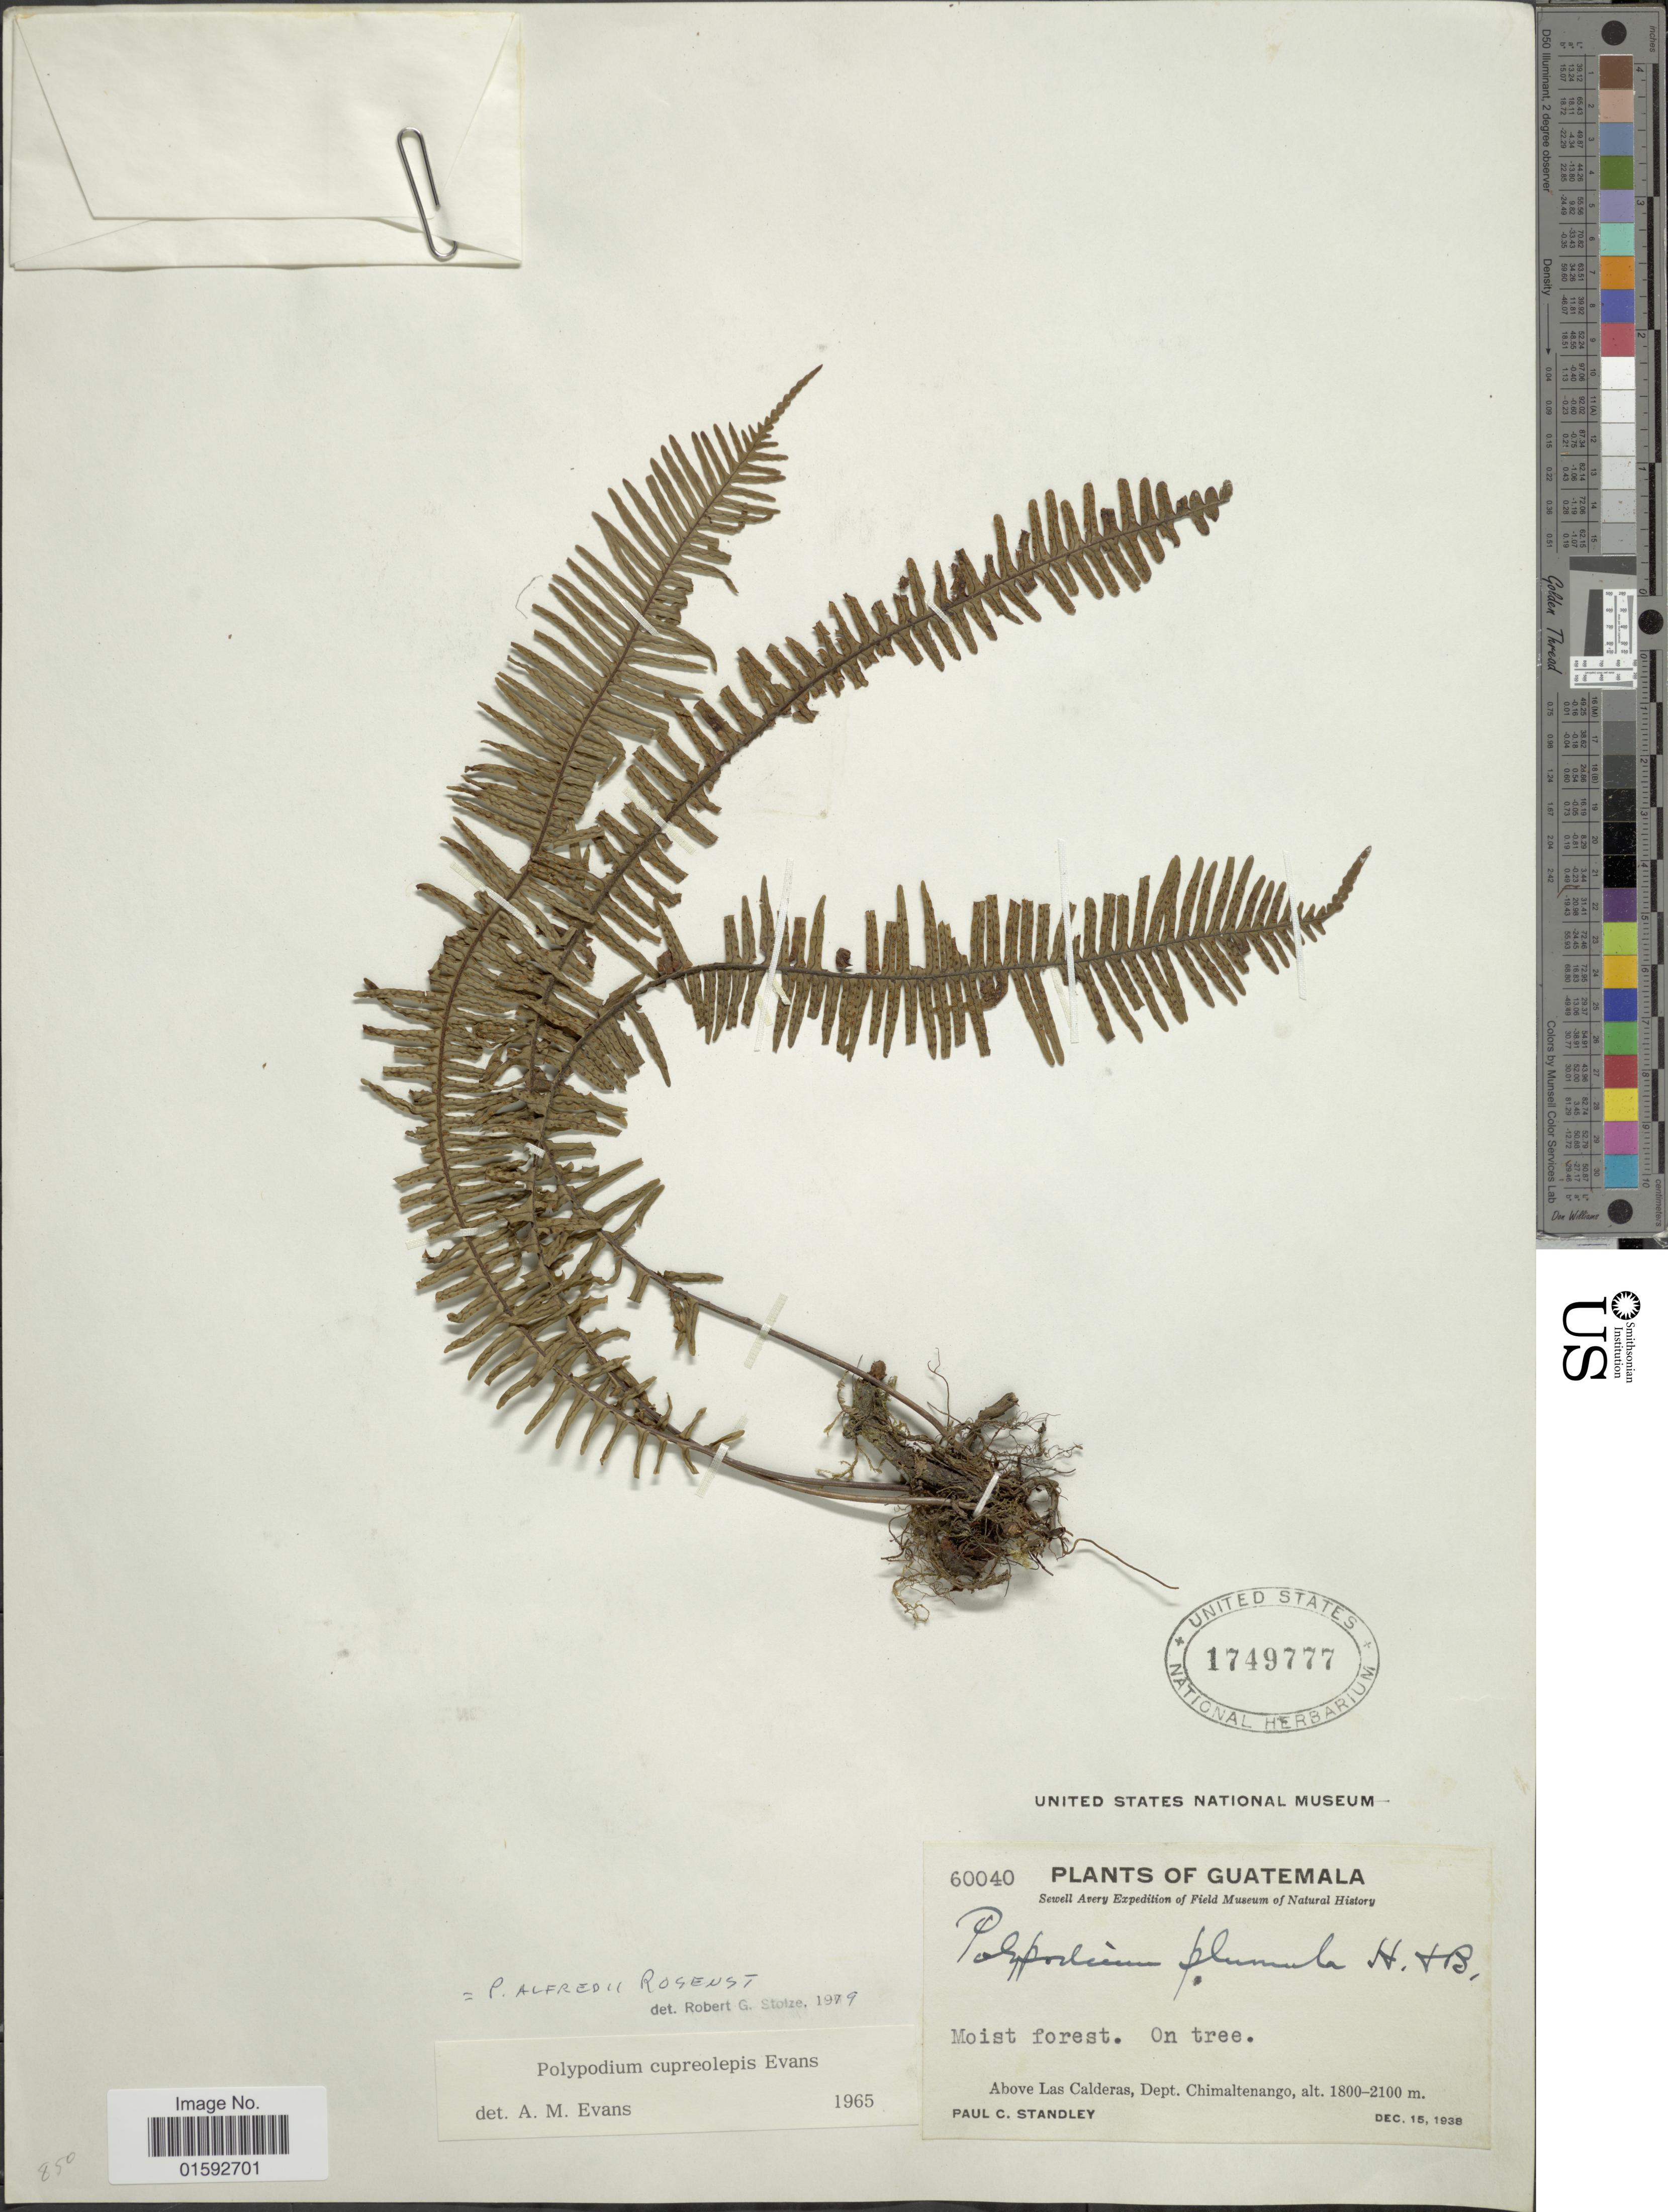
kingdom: Plantae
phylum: Tracheophyta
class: Polypodiopsida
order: Polypodiales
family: Polypodiaceae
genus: Pecluma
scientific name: Pecluma alfredii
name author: (Rosenst.) M.G. Price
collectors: P. C. Standley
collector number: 60040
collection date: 1938-12-15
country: Guatemala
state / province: Chimaltenango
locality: Above Las Calderas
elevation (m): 1800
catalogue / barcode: US 1749777